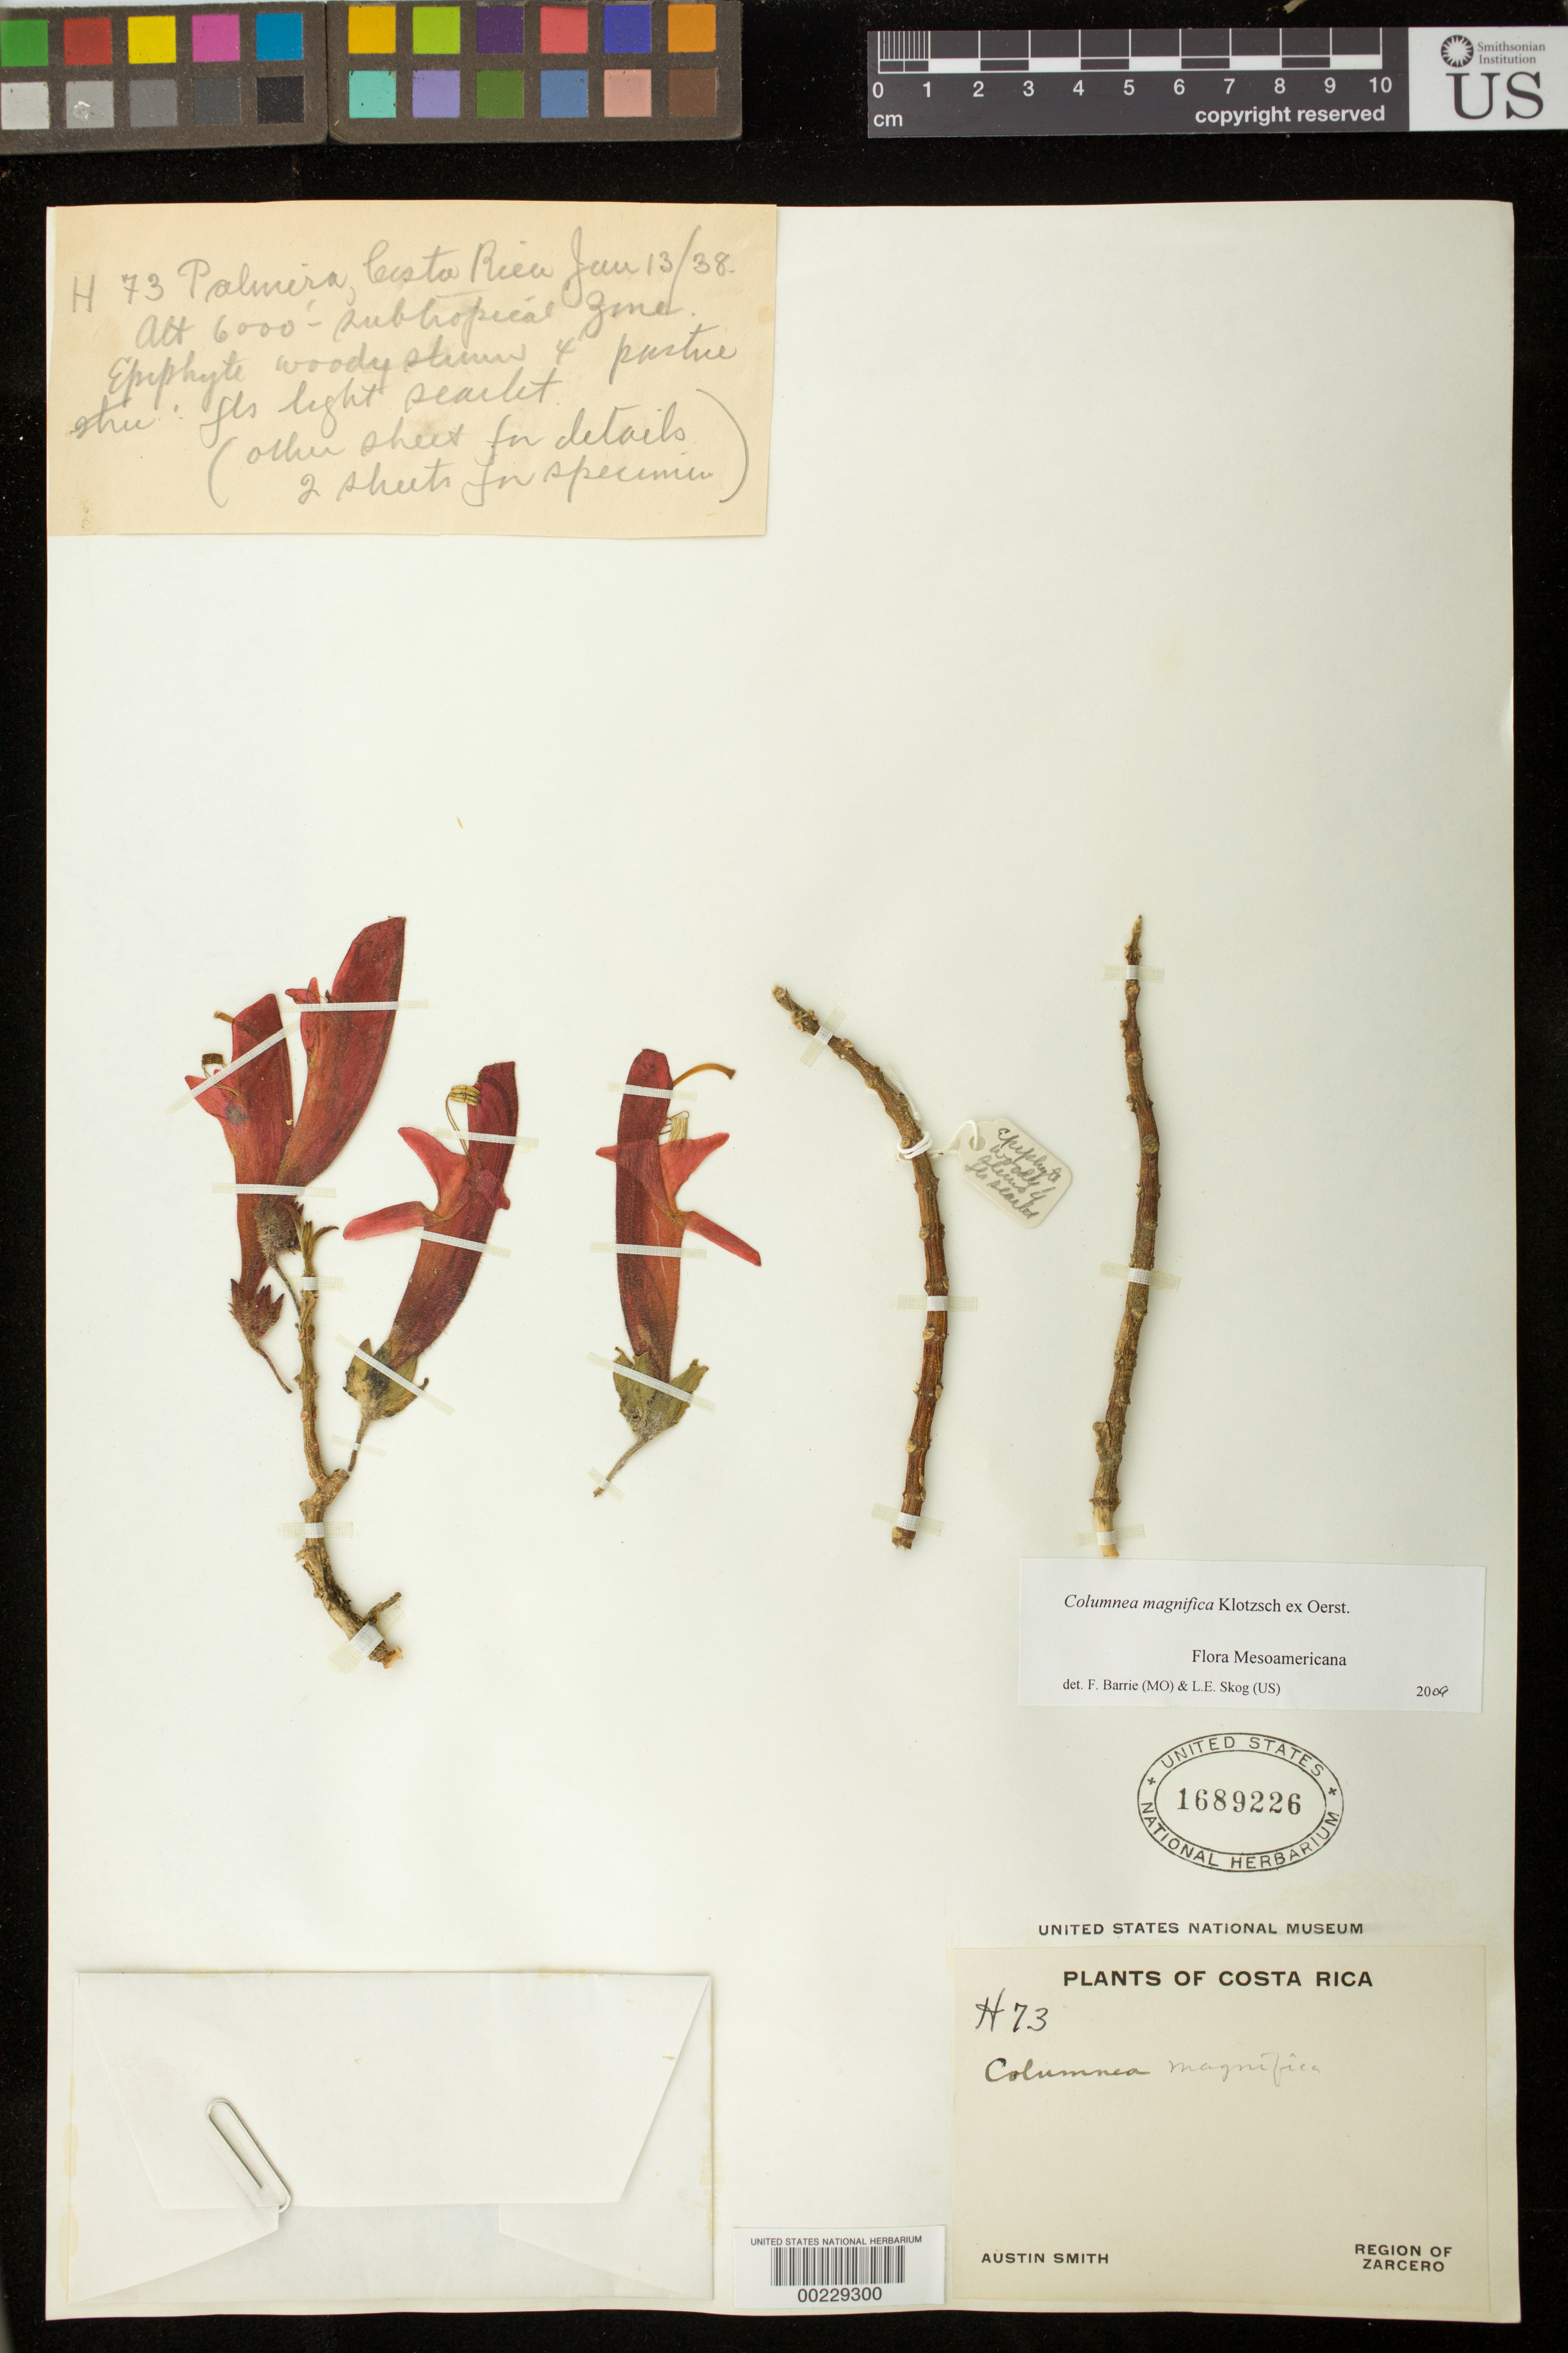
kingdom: Plantae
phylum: Tracheophyta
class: Magnoliopsida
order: Lamiales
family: Gesneriaceae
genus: Columnea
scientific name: Columnea magnifica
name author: Klotzsch ex Oerst.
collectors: Aust P. Smith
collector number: H 73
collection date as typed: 13 Jan 1938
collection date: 1938-01-13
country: Costa Rica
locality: Palmira, region of Zarcero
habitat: Subtropical zone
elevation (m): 1829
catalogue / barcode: US 1689226